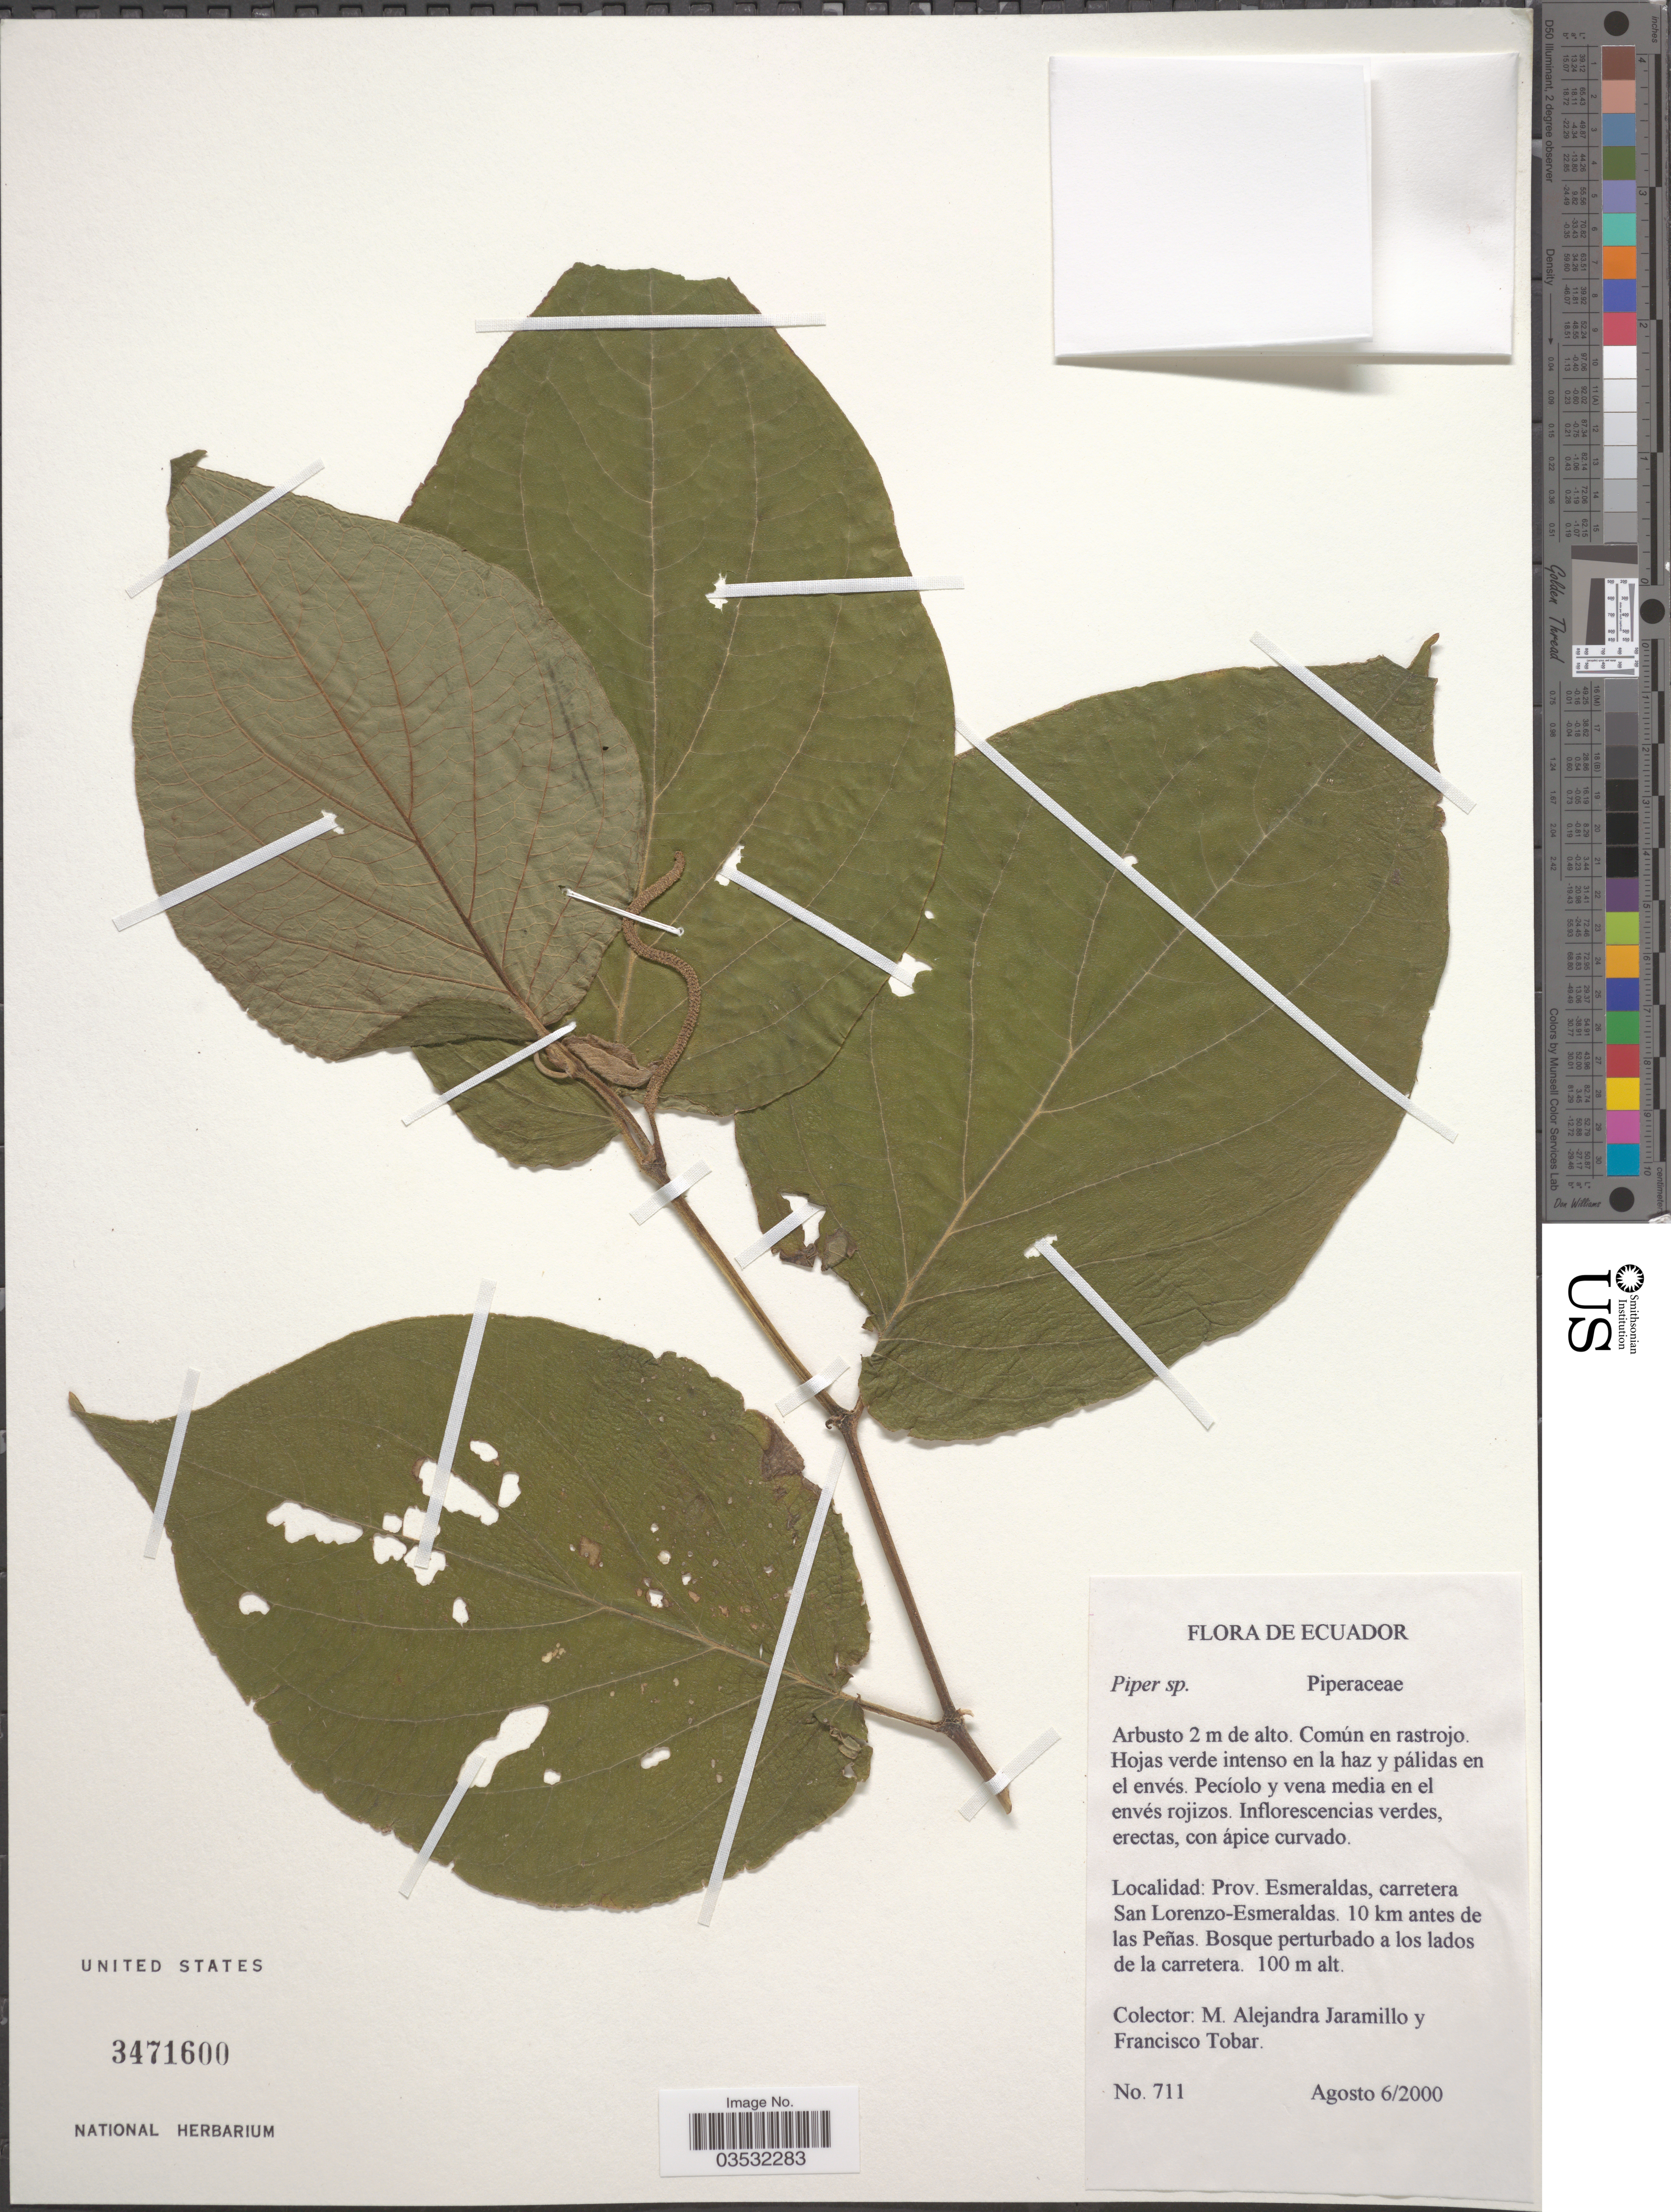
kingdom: Plantae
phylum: Tracheophyta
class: Magnoliopsida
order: Piperales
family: Piperaceae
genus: Piper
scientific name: Piper sp.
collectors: M. A. Jaramillo & F. Tobar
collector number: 711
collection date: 2000-08-06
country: Ecuador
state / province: Esmeraldas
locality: Carretera San Lorenzo-Esmeraldas. 10 km antes de las Peñas.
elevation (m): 100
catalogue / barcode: US 3471600